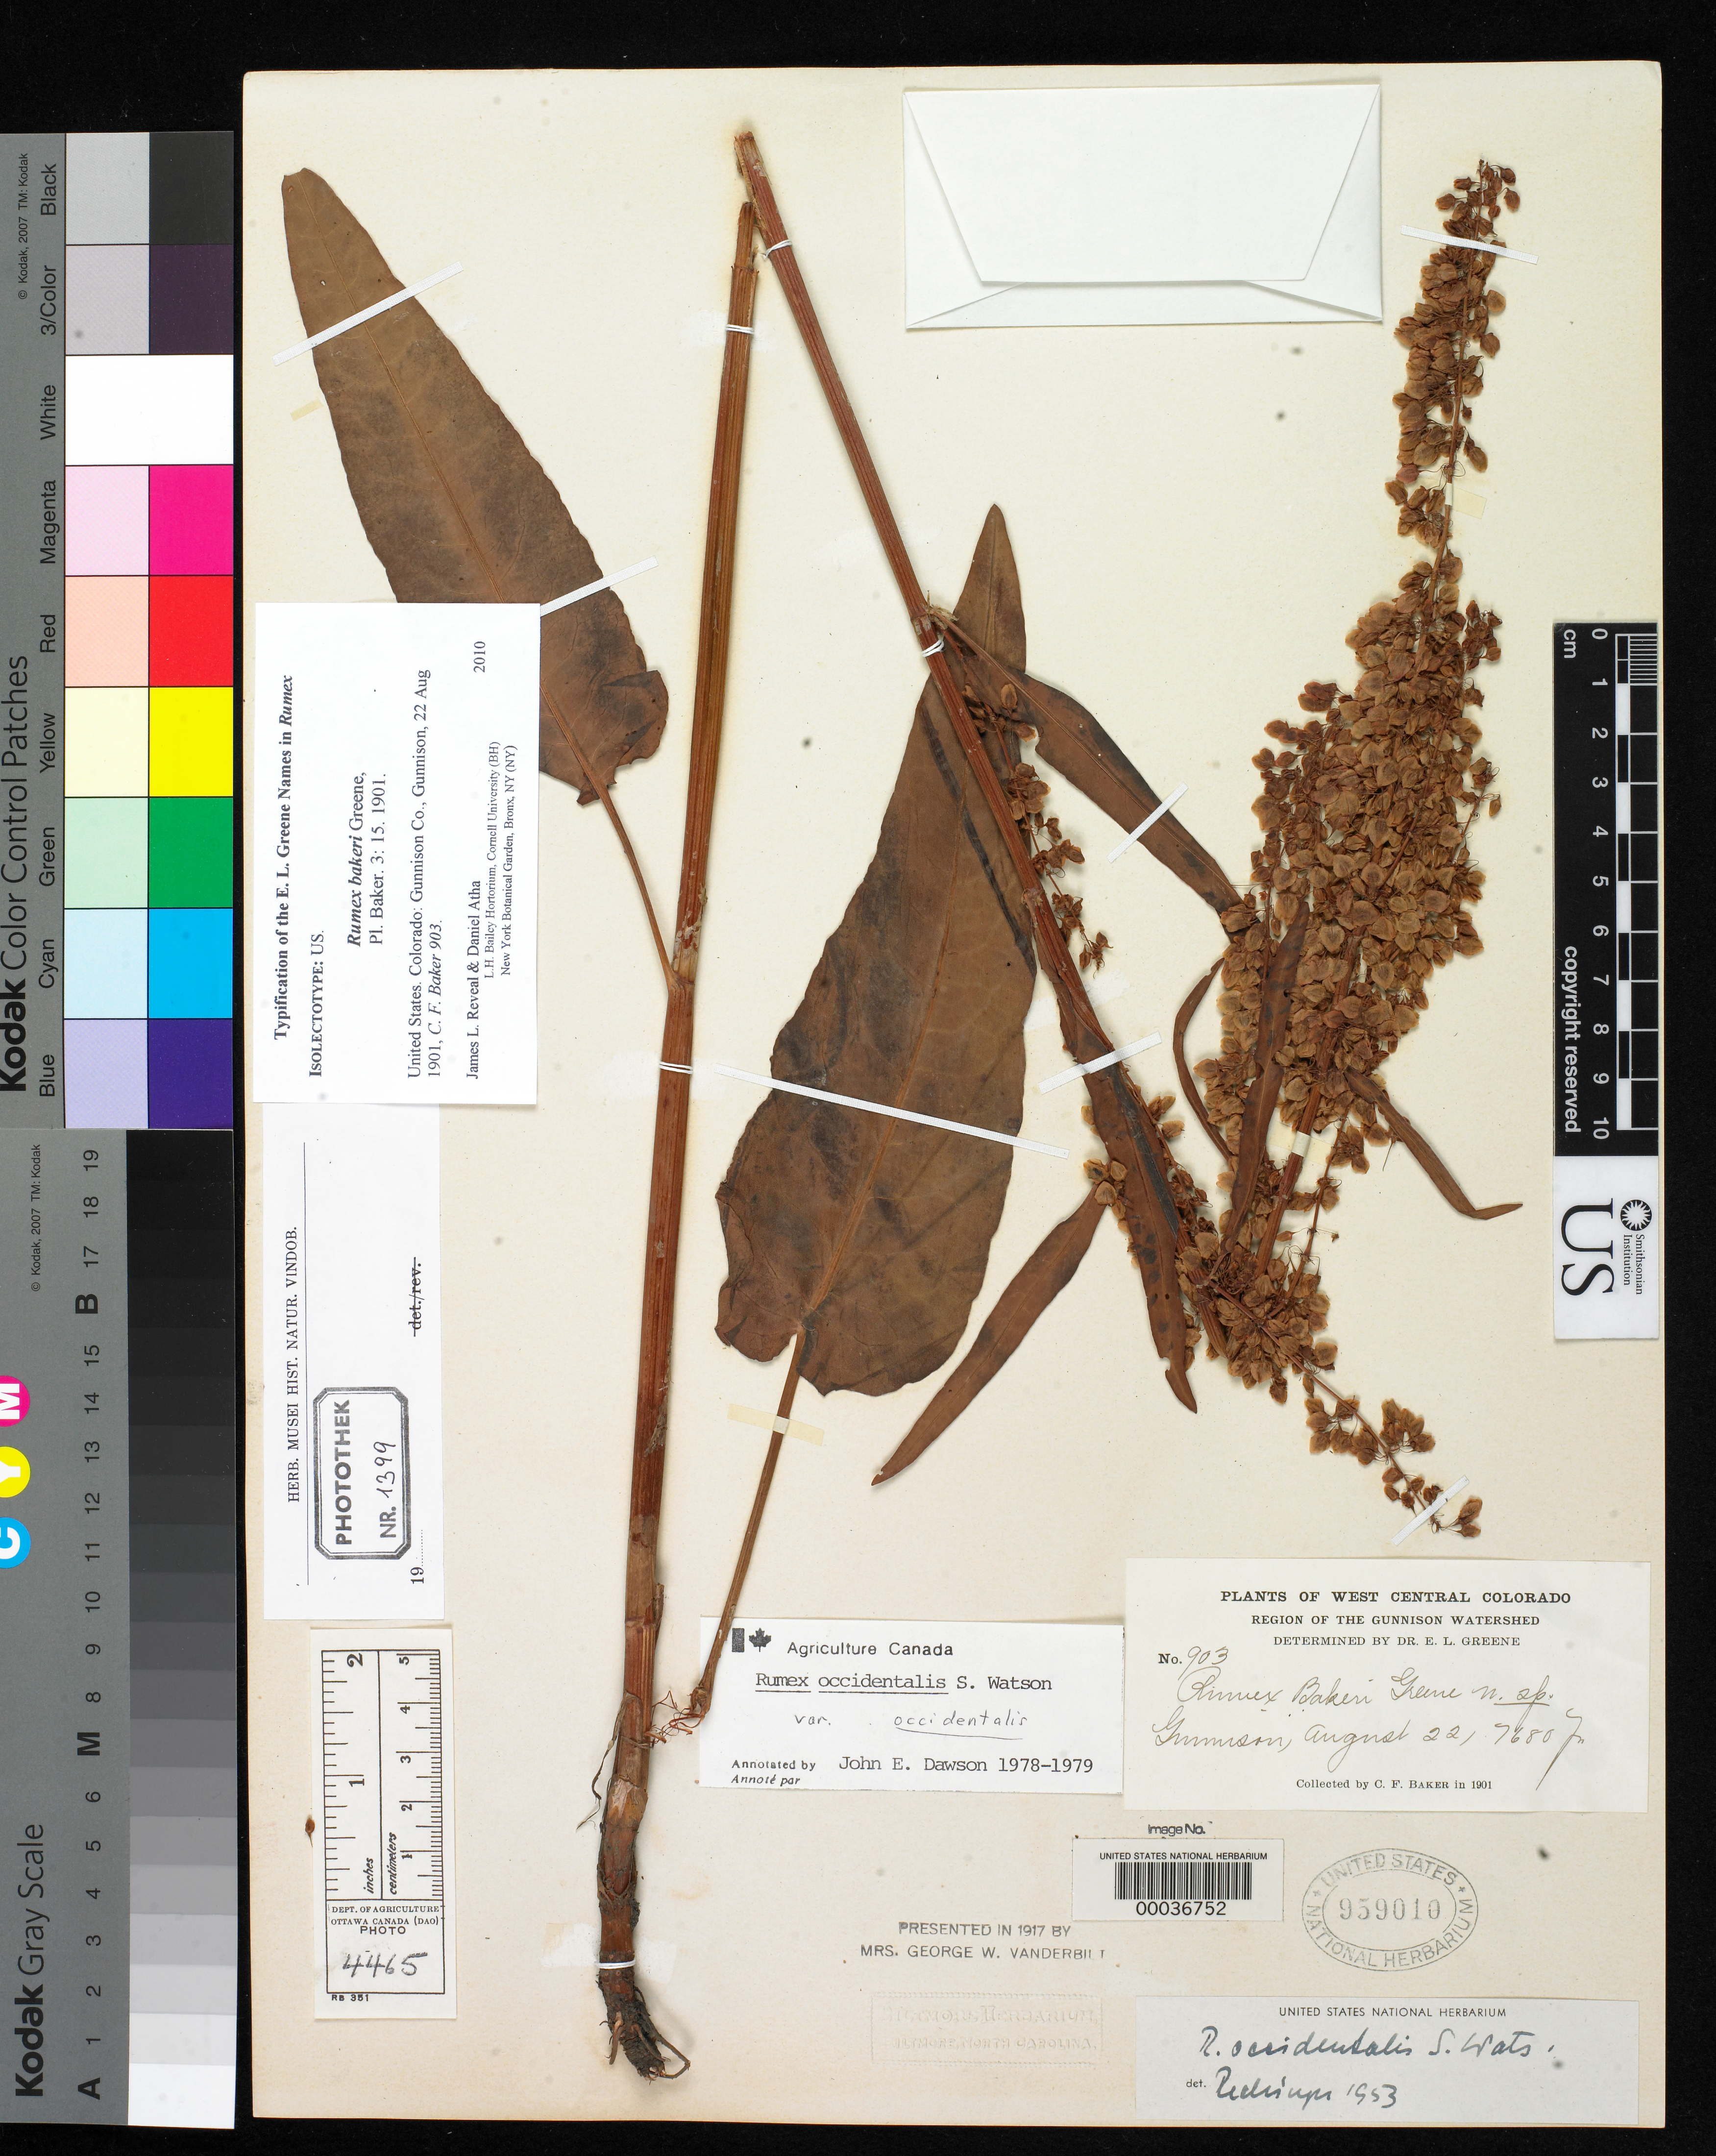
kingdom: Plantae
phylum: Tracheophyta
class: Magnoliopsida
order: Caryophyllales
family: Polygonaceae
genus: Rumex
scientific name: Rumex bakeri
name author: Greene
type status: Isolectotype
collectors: C. F. Baker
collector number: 903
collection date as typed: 22 Aug 1901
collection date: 1901-08-22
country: United States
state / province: Colorado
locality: Gunnison.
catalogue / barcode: US 959010